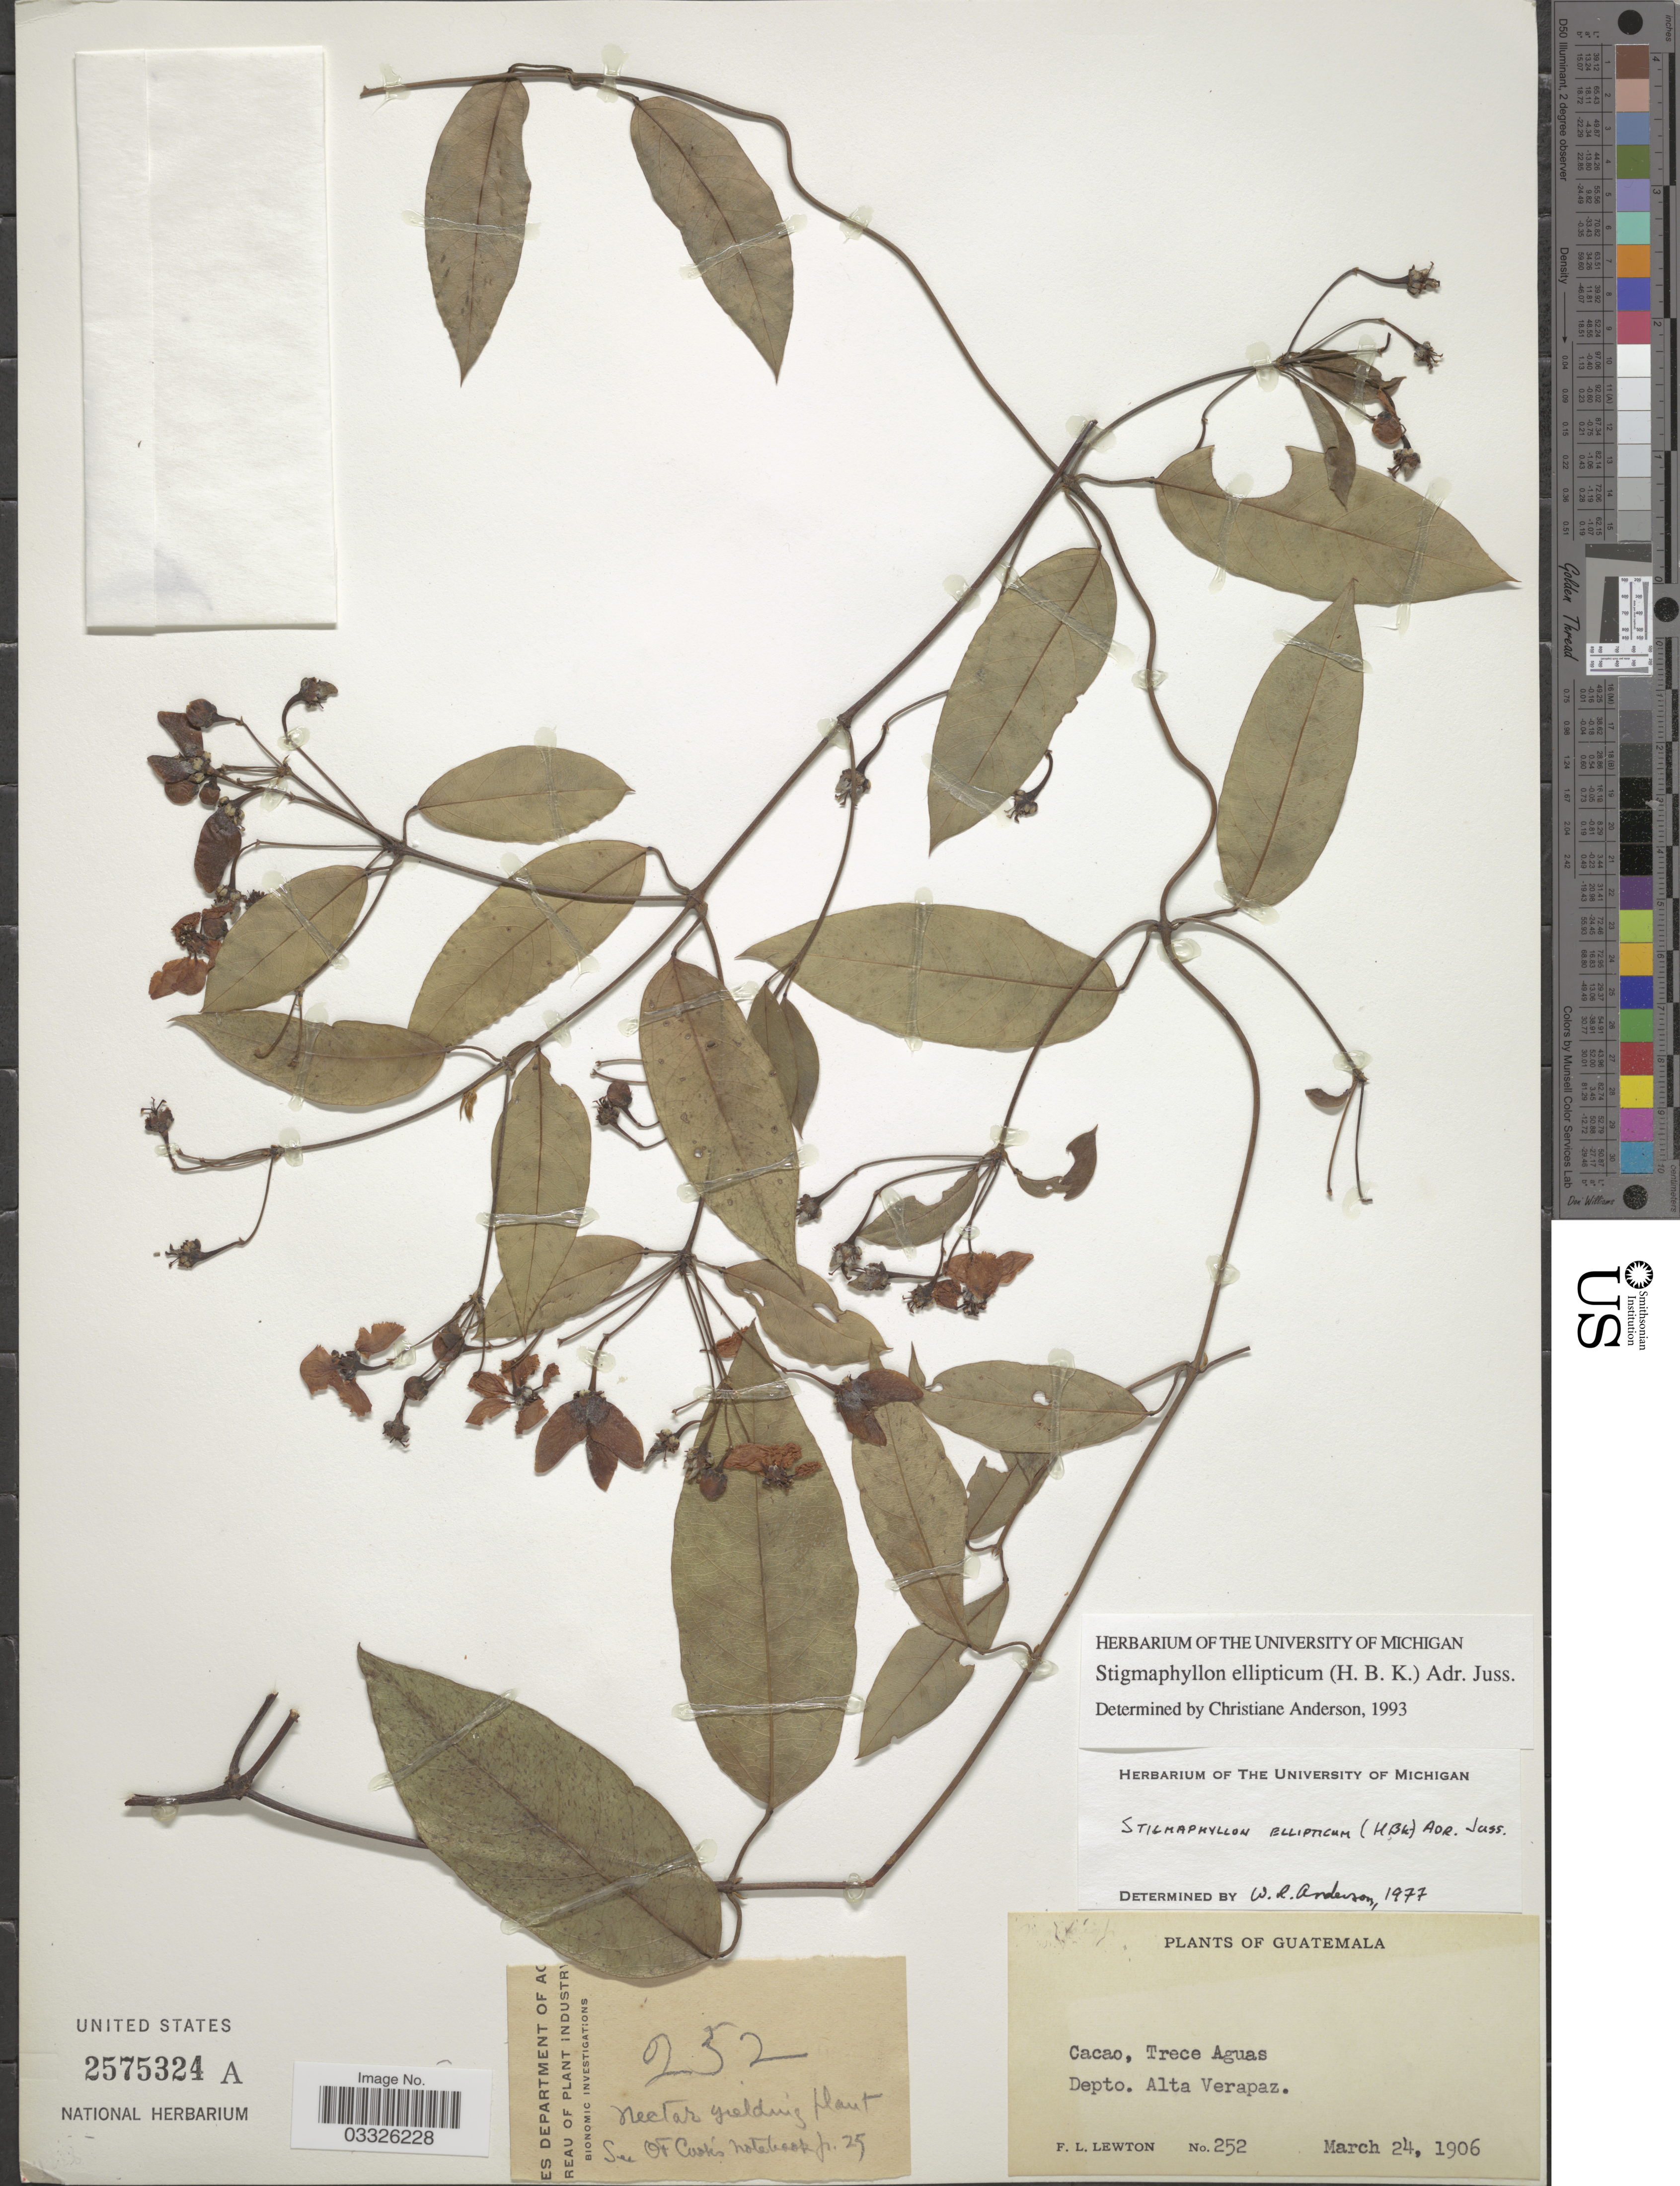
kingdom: Plantae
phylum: Tracheophyta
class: Magnoliopsida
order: Malpighiales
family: Malpighiaceae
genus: Stigmaphyllon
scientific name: Stigmaphyllon ellipticum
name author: (Kunth) A. Juss.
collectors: F. L. Lewton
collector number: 252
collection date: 1906-03-24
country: Guatemala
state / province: Alta Verapaz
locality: Cacao, Trece Aguas. Depto. Alta Verapaz.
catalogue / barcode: US 2575324A